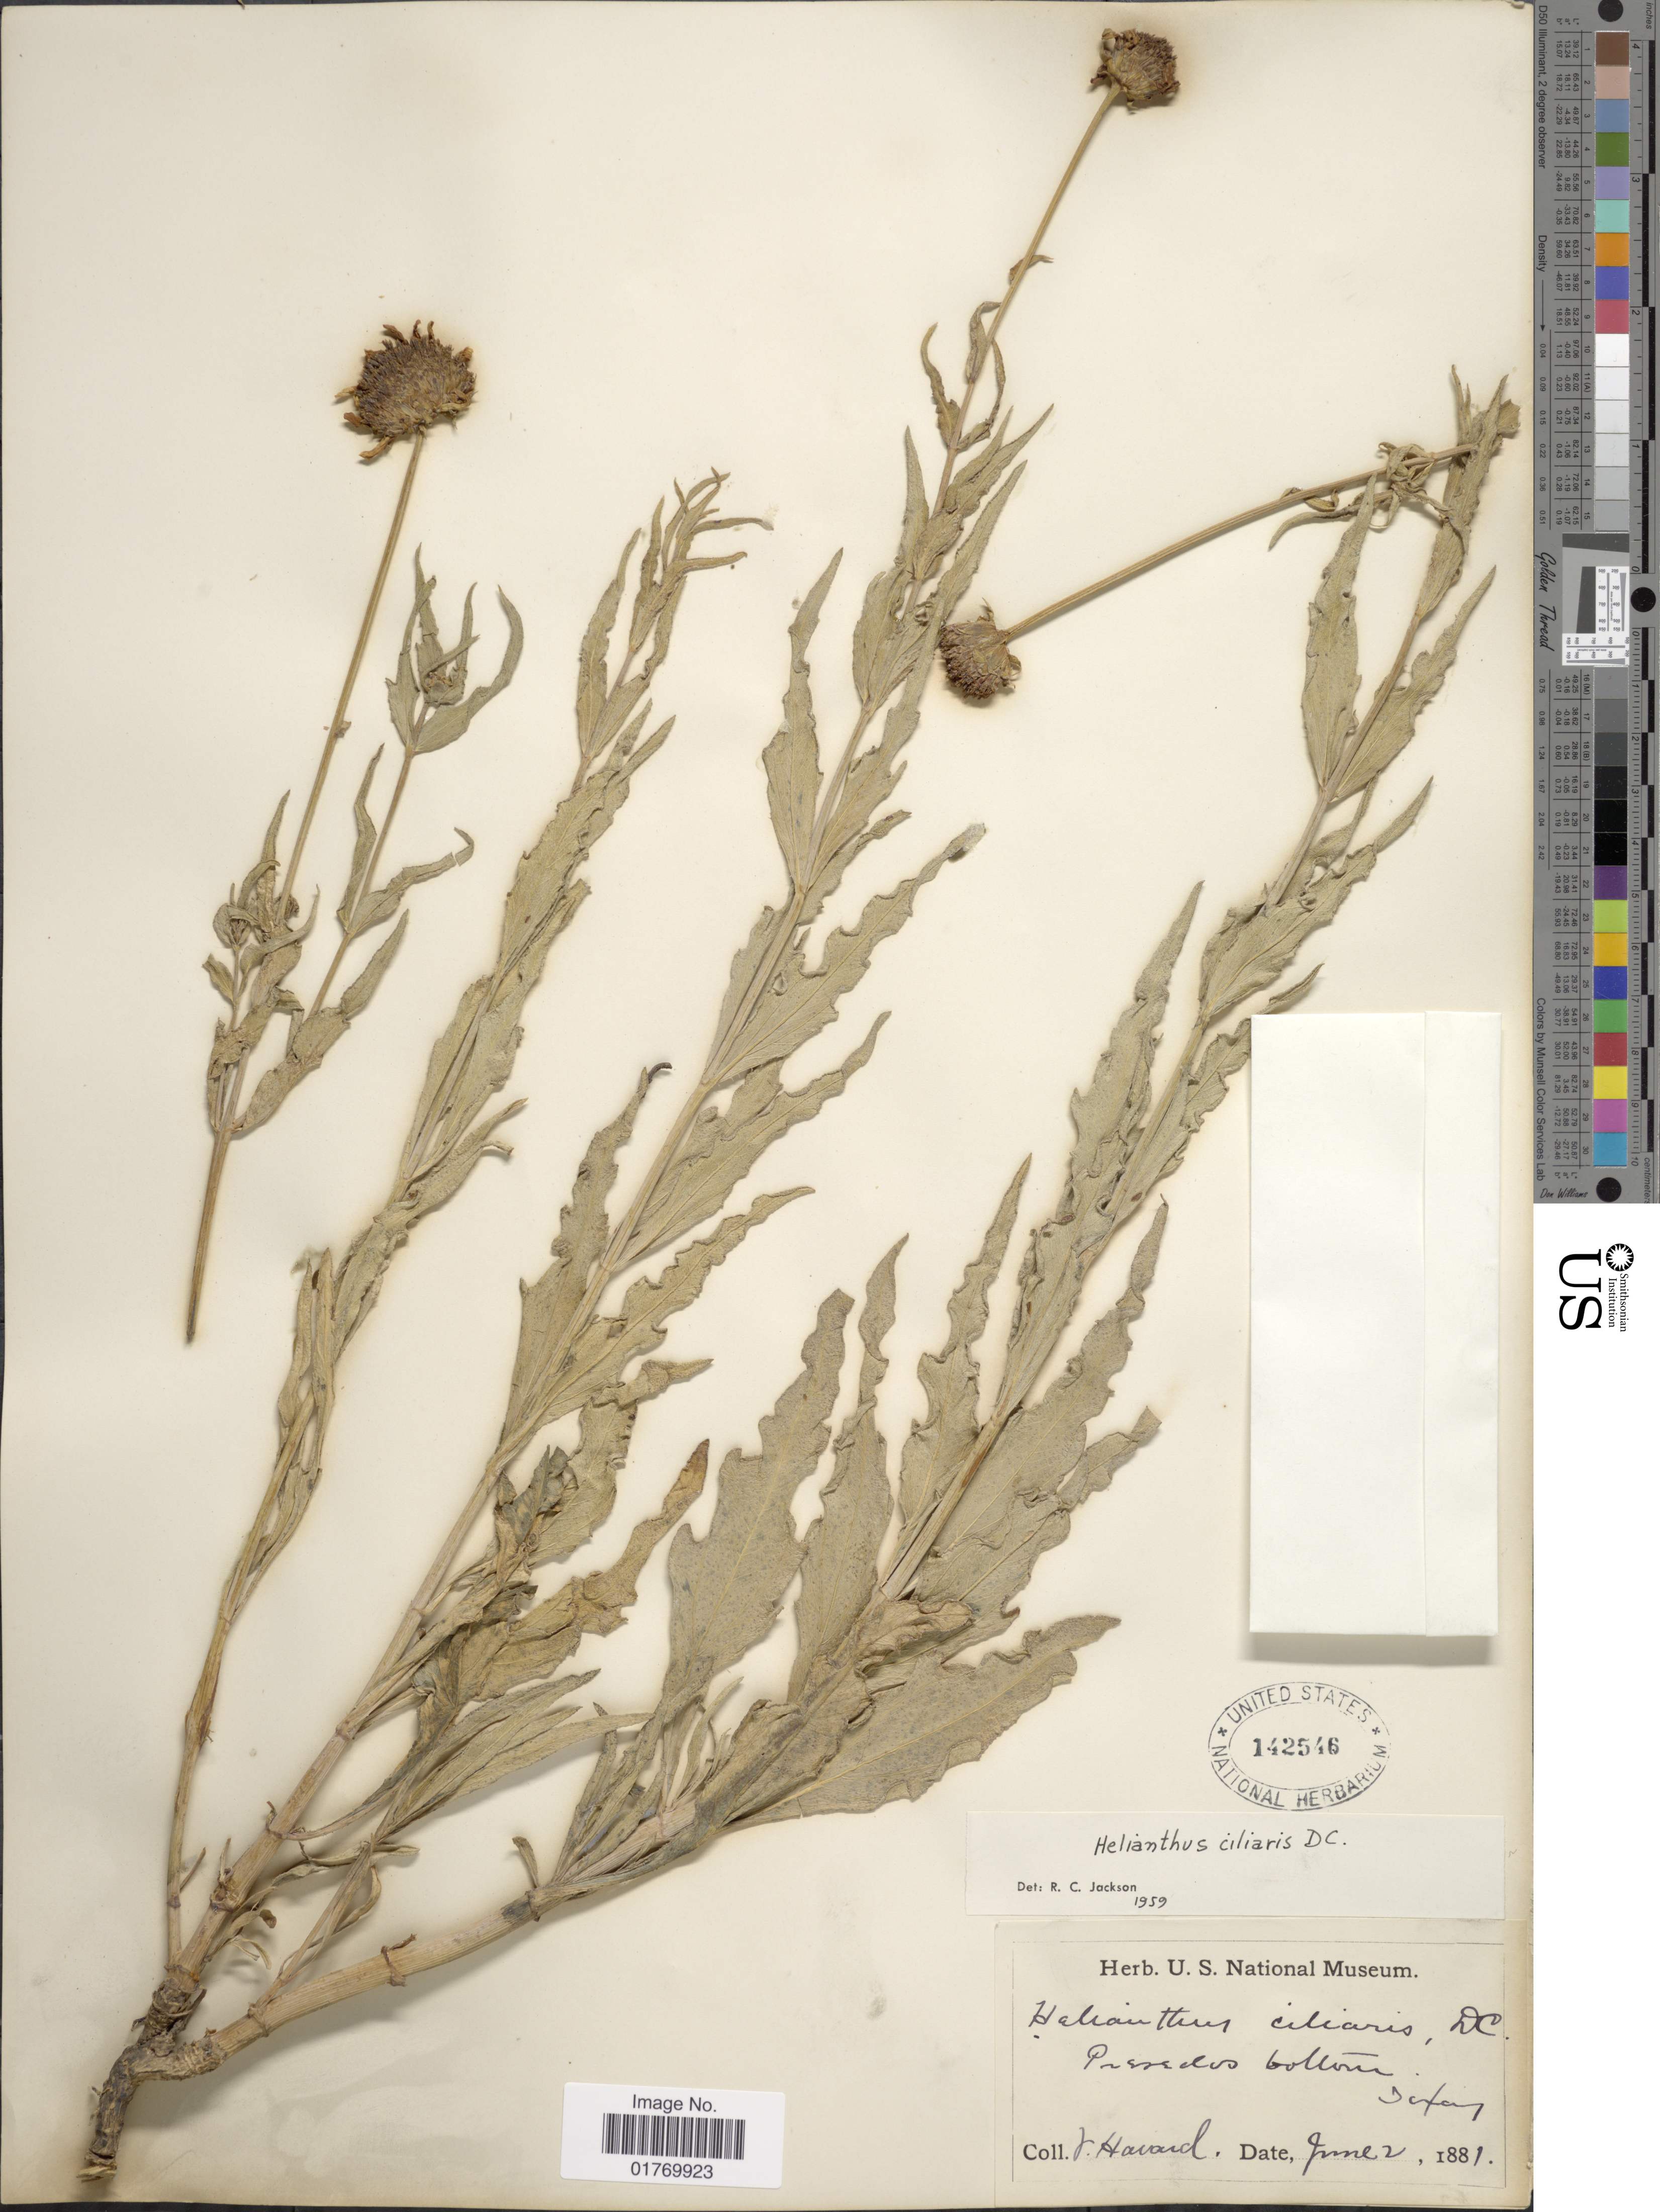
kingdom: Plantae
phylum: Tracheophyta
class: Magnoliopsida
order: Asterales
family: Asteraceae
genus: Helianthus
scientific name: Helianthus ciliaris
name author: DC.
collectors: V. Havard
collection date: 1881-06-02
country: United States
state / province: Texas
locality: Presidio bottom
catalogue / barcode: US 142546